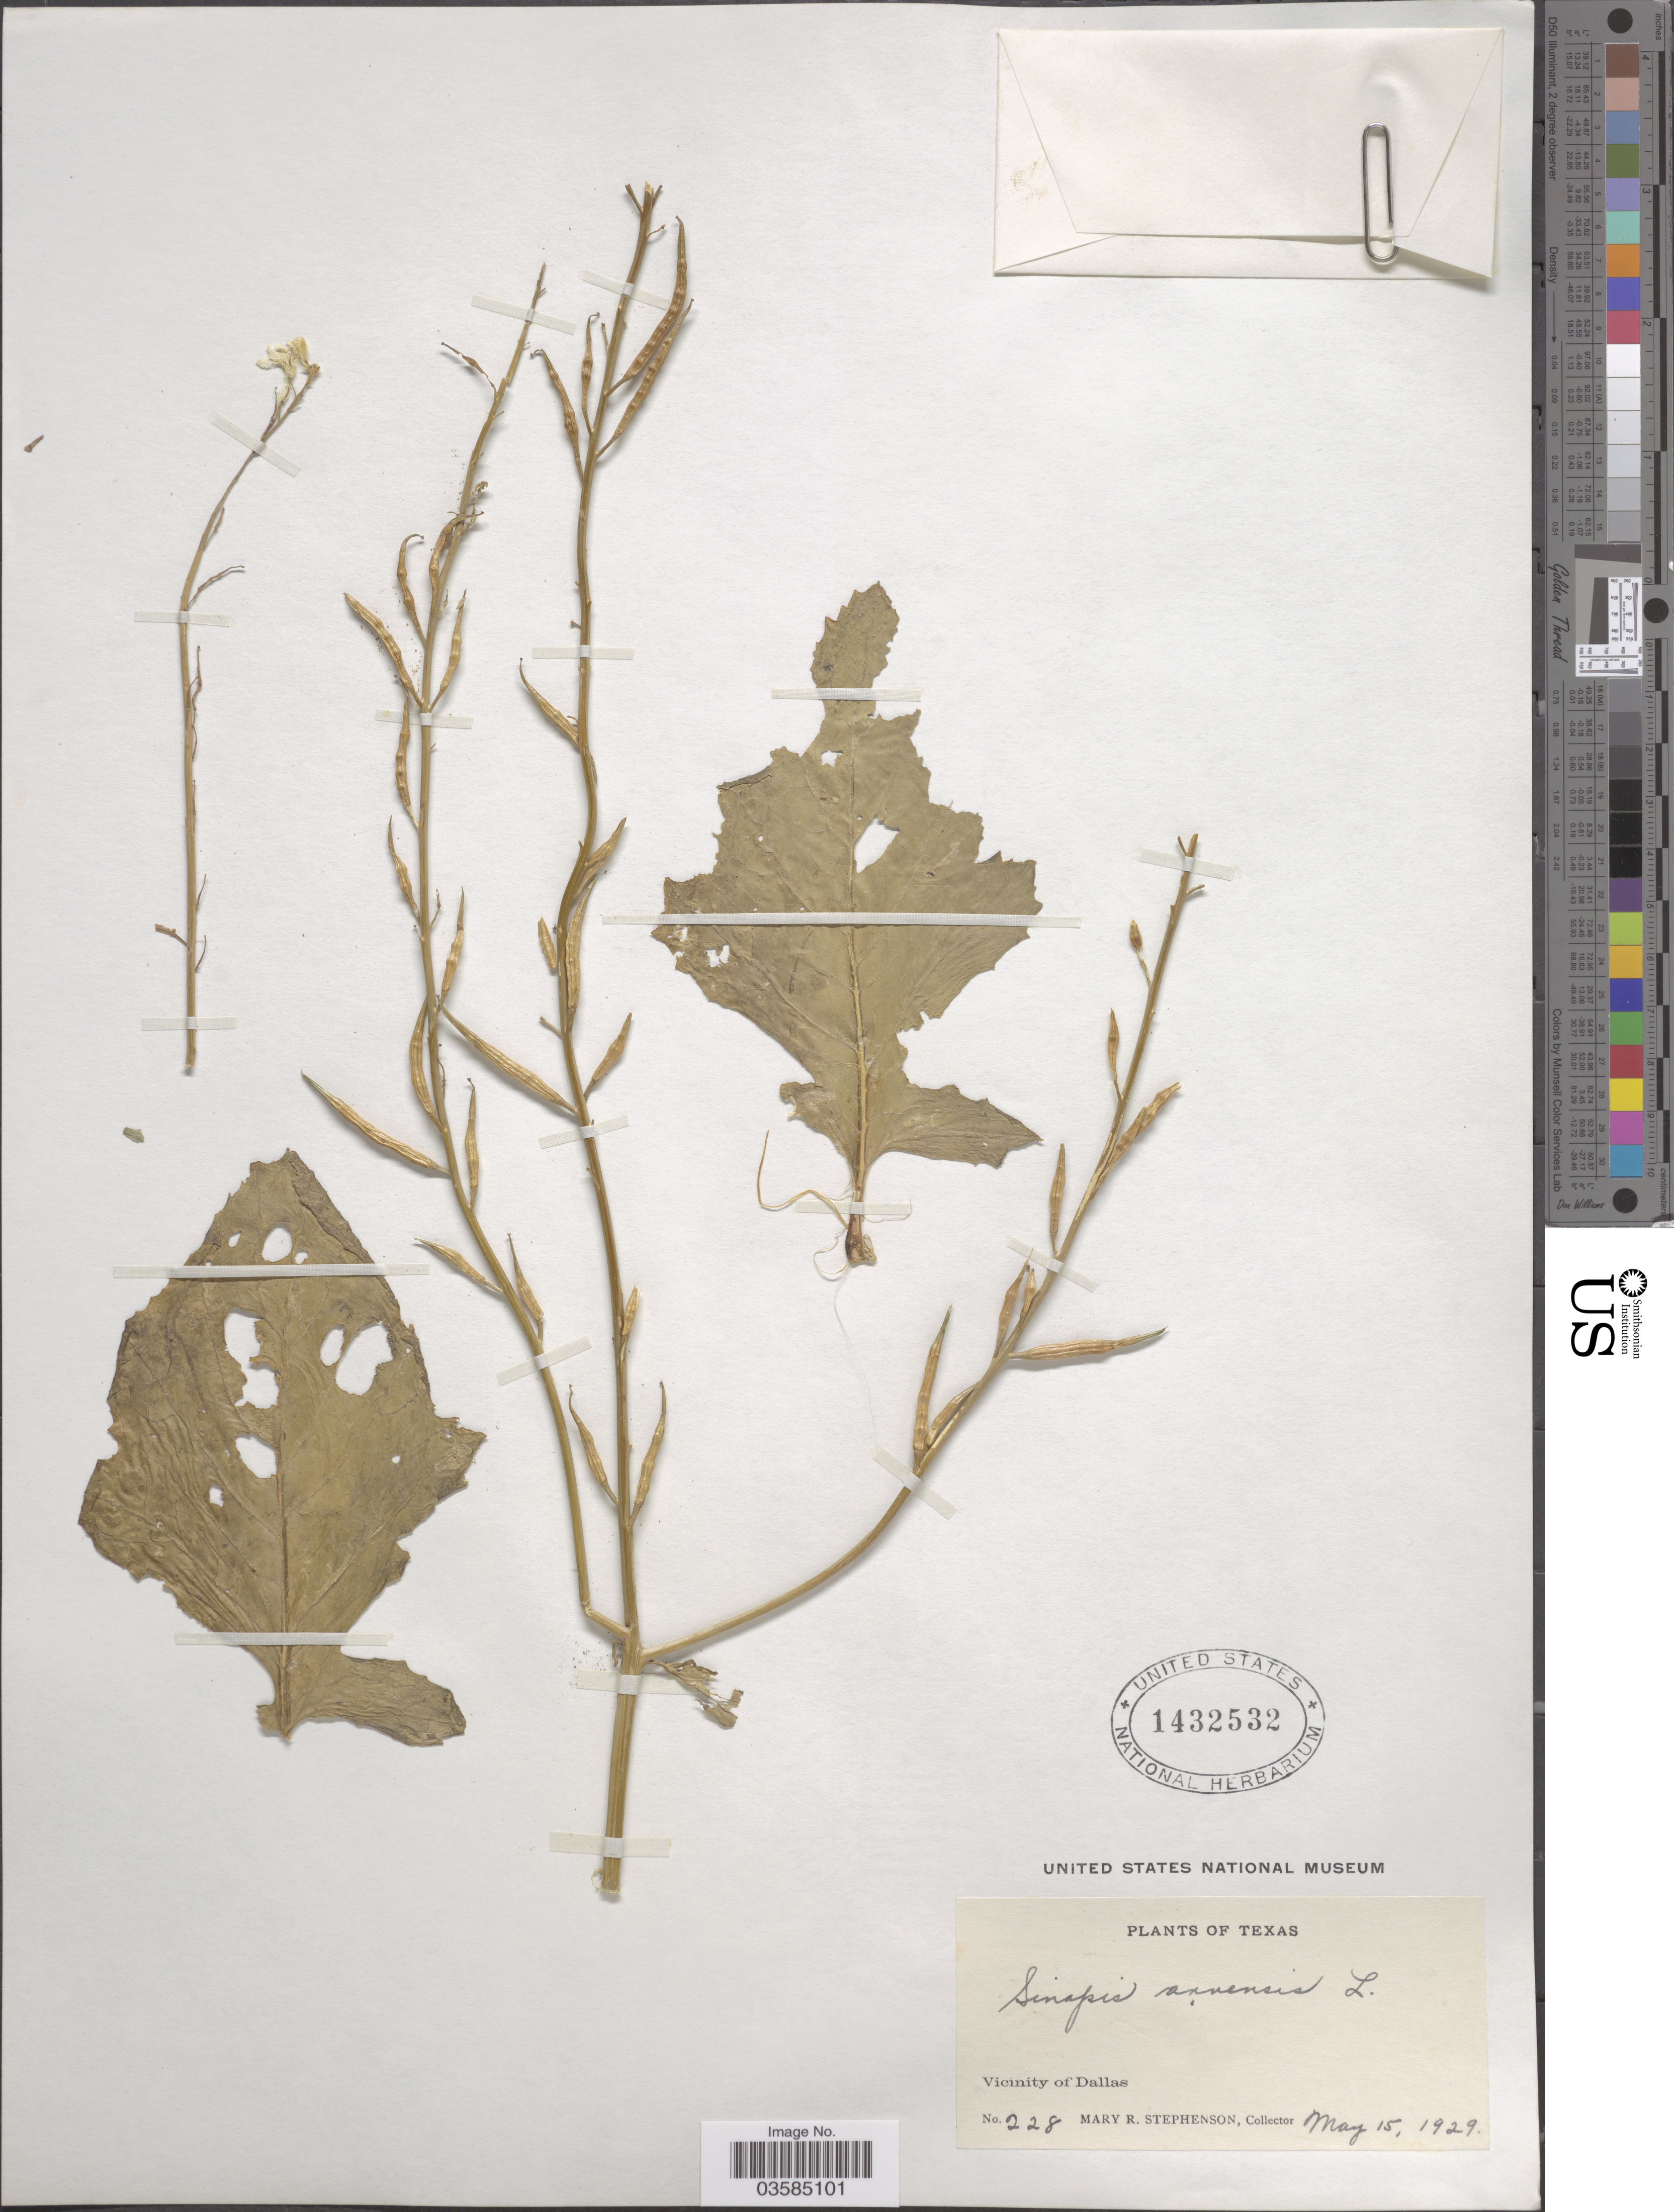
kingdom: Plantae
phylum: Tracheophyta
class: Magnoliopsida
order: Brassicales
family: Brassicaceae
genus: Brassica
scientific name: Brassica kaber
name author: (DC.) L.C. Wheeler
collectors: M. R. Stephenson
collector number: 228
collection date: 1929-05-15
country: United States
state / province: Texas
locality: Vicinity of Dallas.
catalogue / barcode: US 1432532